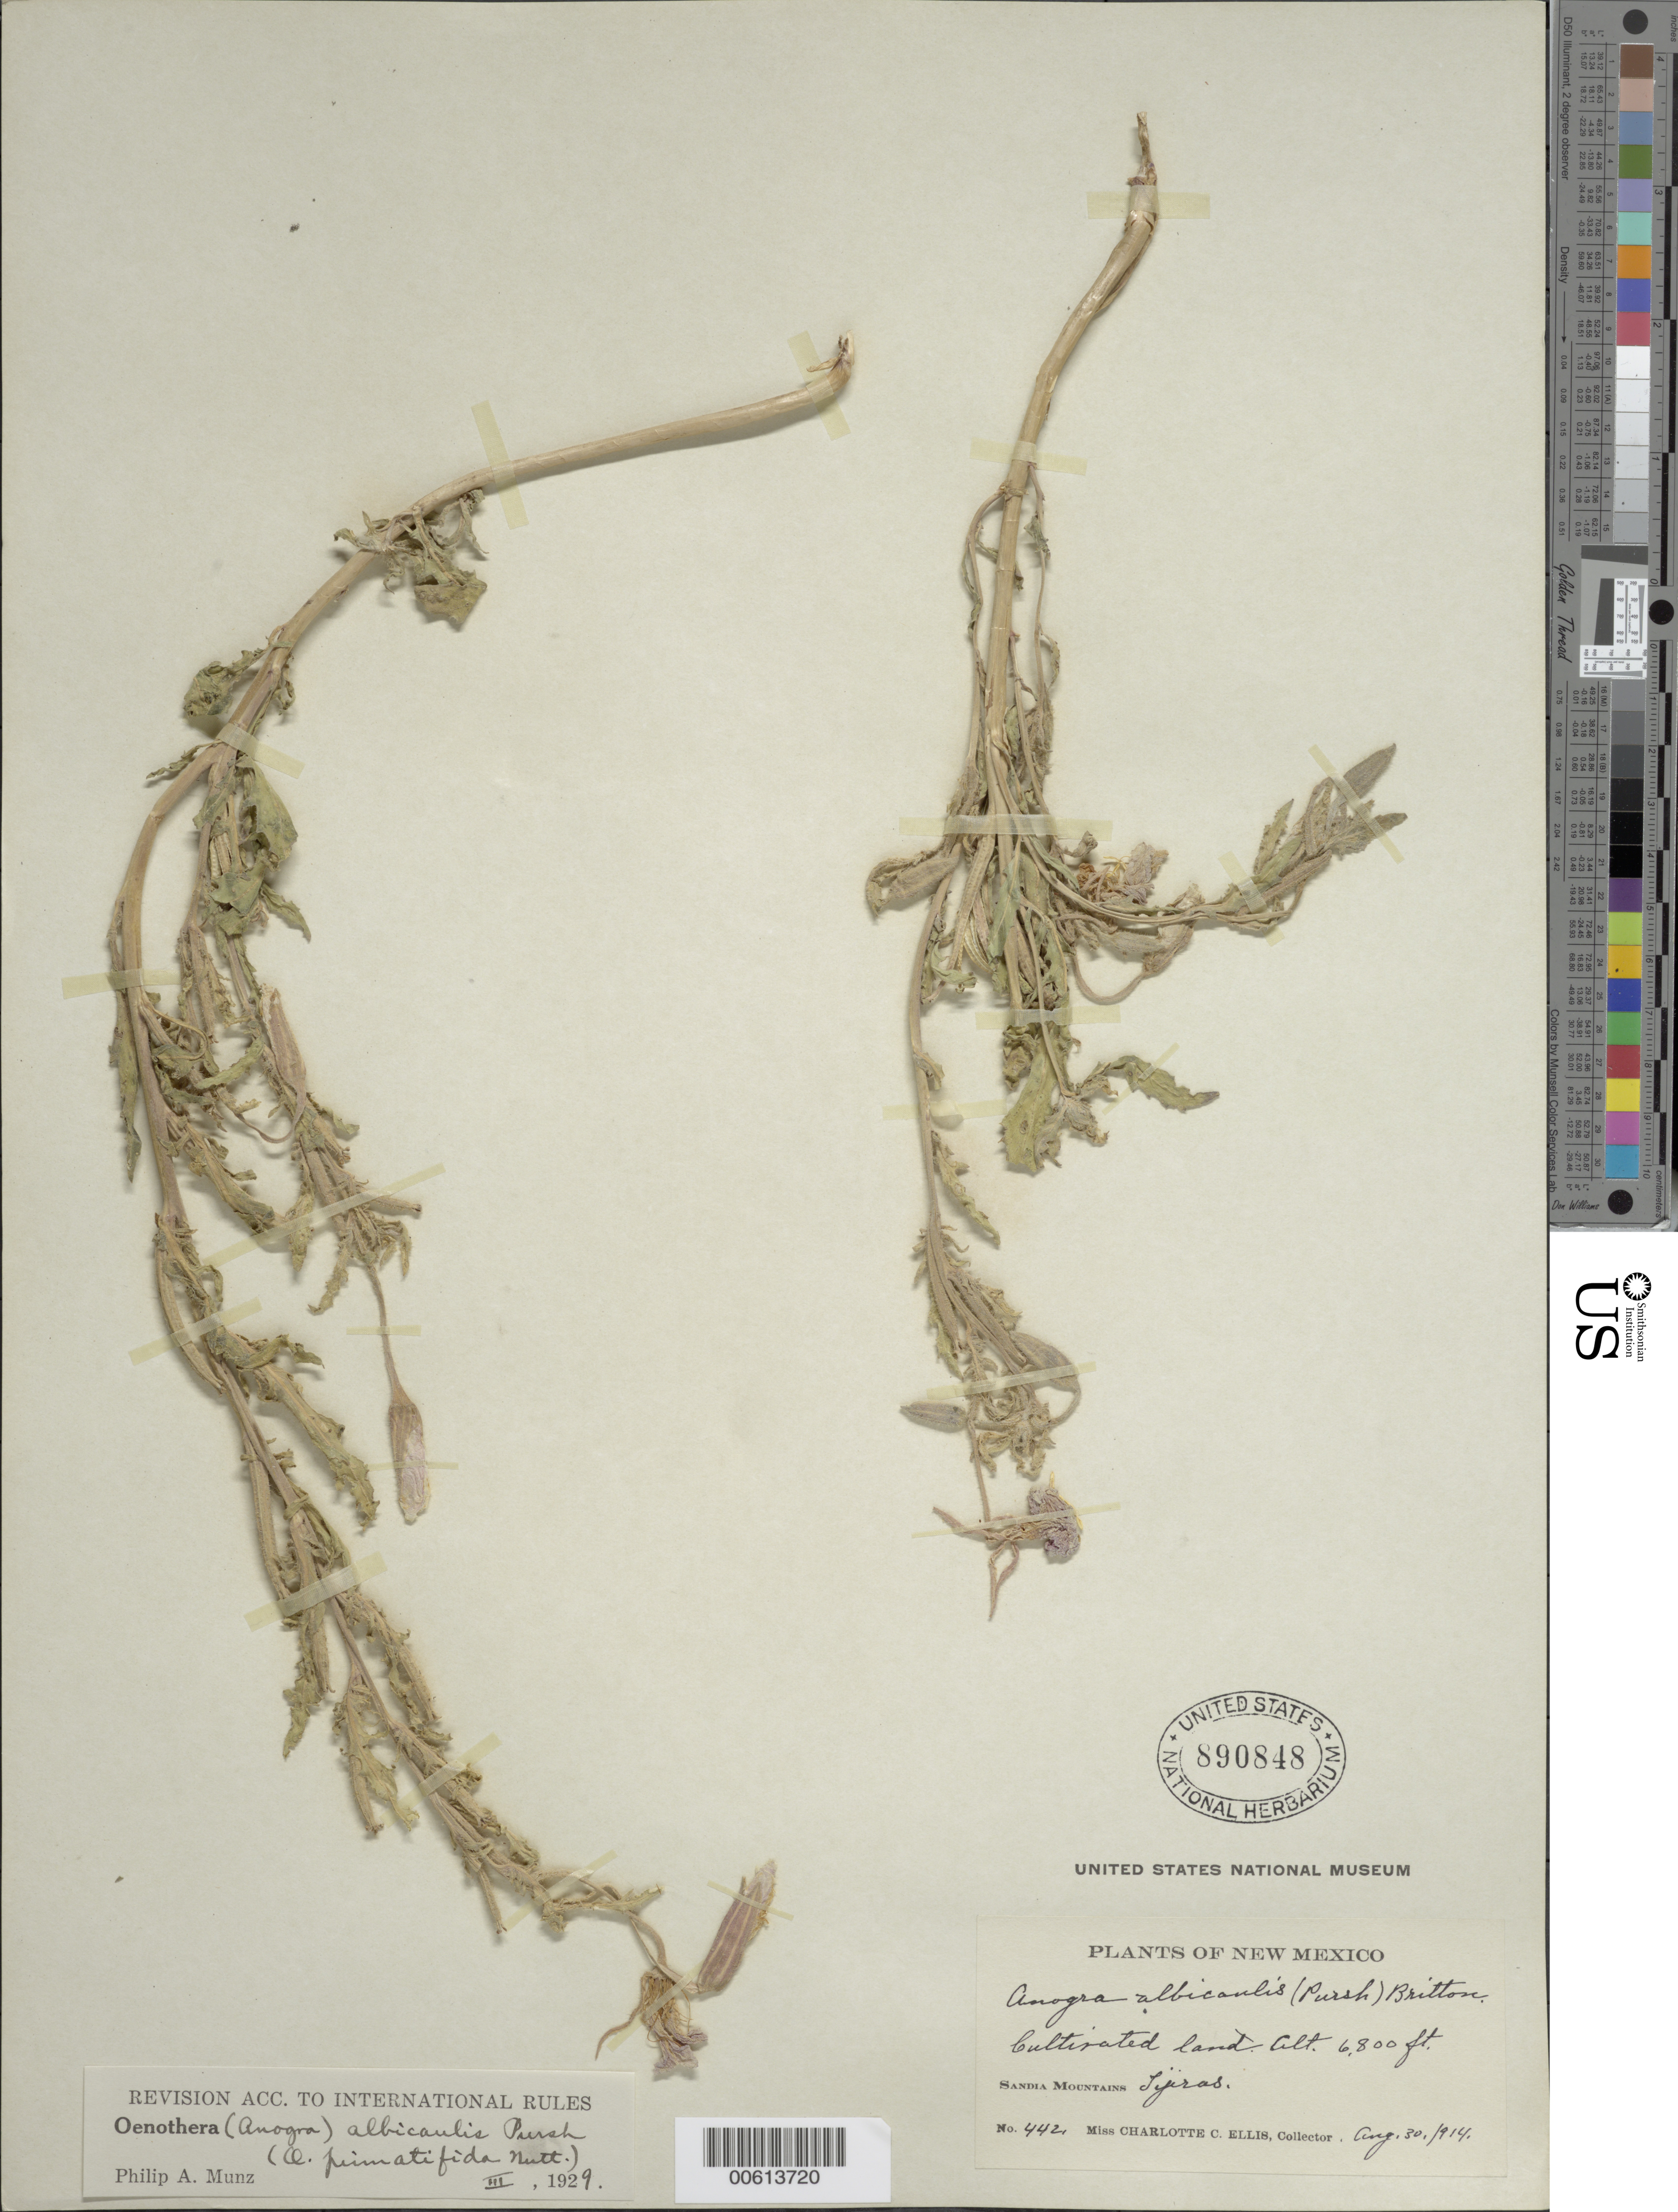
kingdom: Plantae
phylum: Tracheophyta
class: Magnoliopsida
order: Myrtales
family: Onagraceae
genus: Oenothera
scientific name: Oenothera albicaulis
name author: Pursh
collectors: C. C. Ellis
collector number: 442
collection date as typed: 30 Aug 1914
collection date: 1914-08-30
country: United States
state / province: New Mexico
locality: Sandia Mountains, Tjiras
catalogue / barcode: US 890848